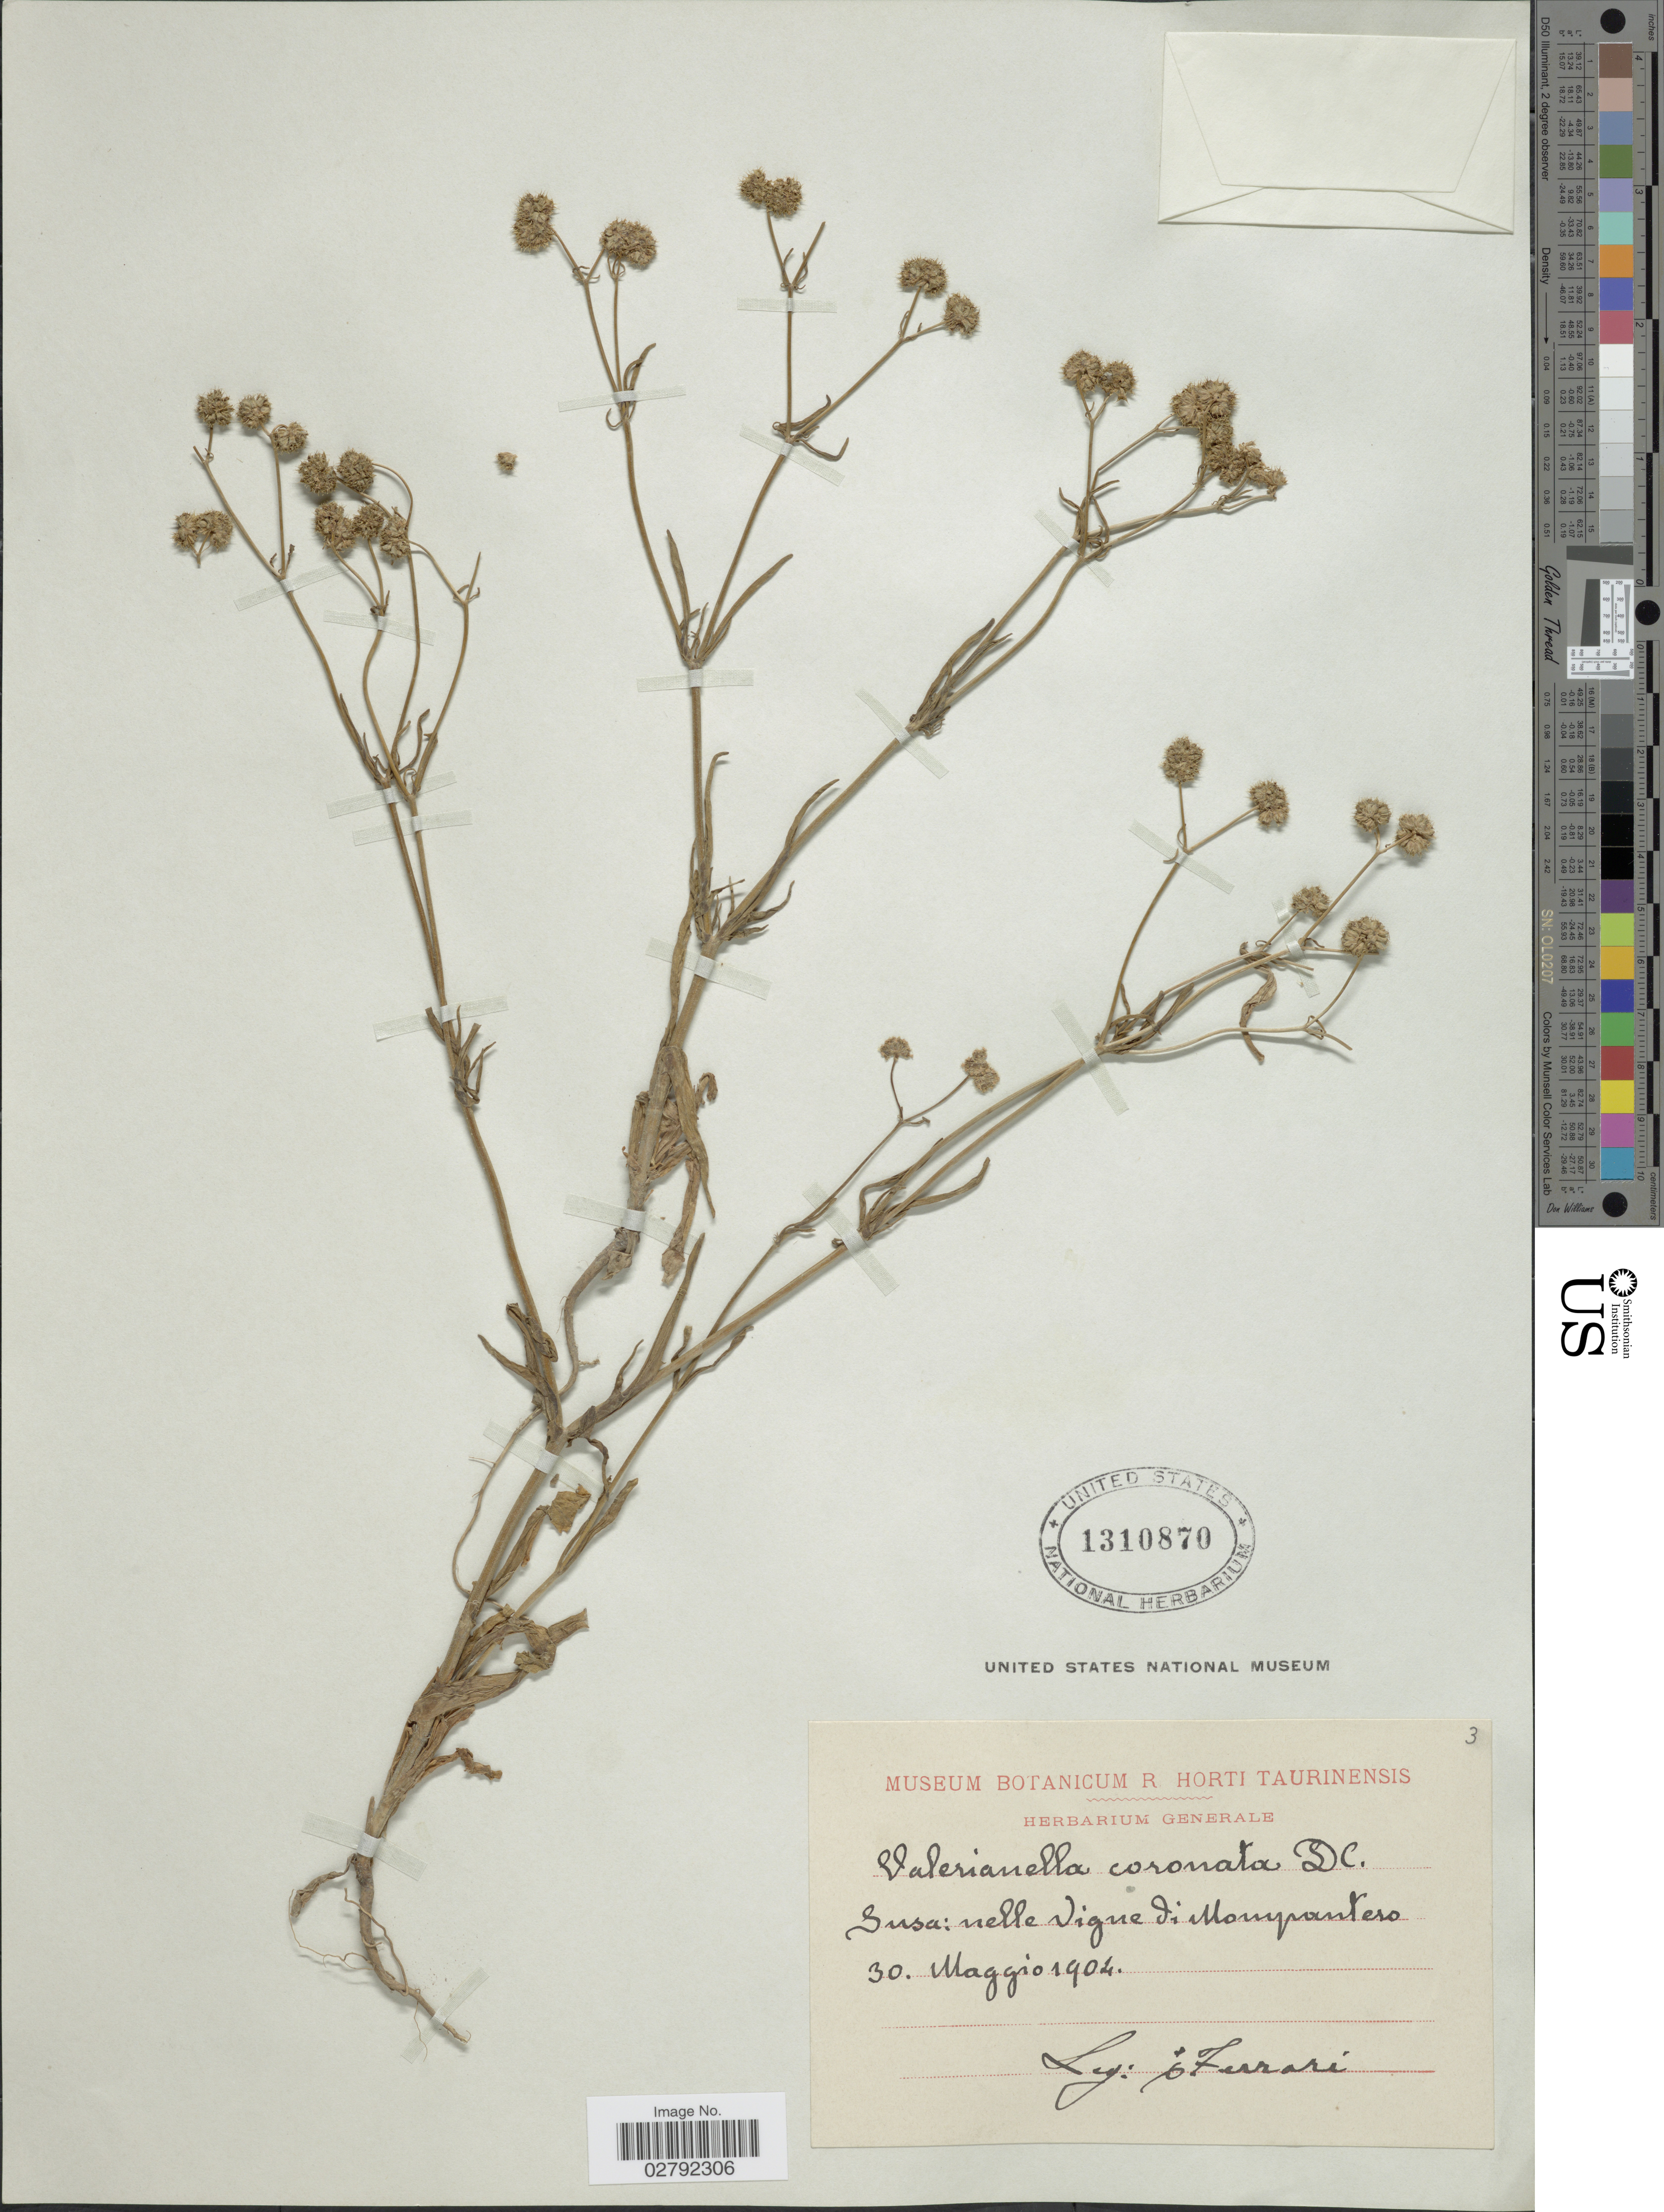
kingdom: Plantae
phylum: Tracheophyta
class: Magnoliopsida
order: Dipsacales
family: Caprifoliaceae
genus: Valerianella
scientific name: Valerianella coronata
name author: (L.) DC.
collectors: Ferrari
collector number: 3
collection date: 1904-05-30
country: Azerbaijan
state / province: Susa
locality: Nelle Vigne di Mompantero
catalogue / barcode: US 1310870